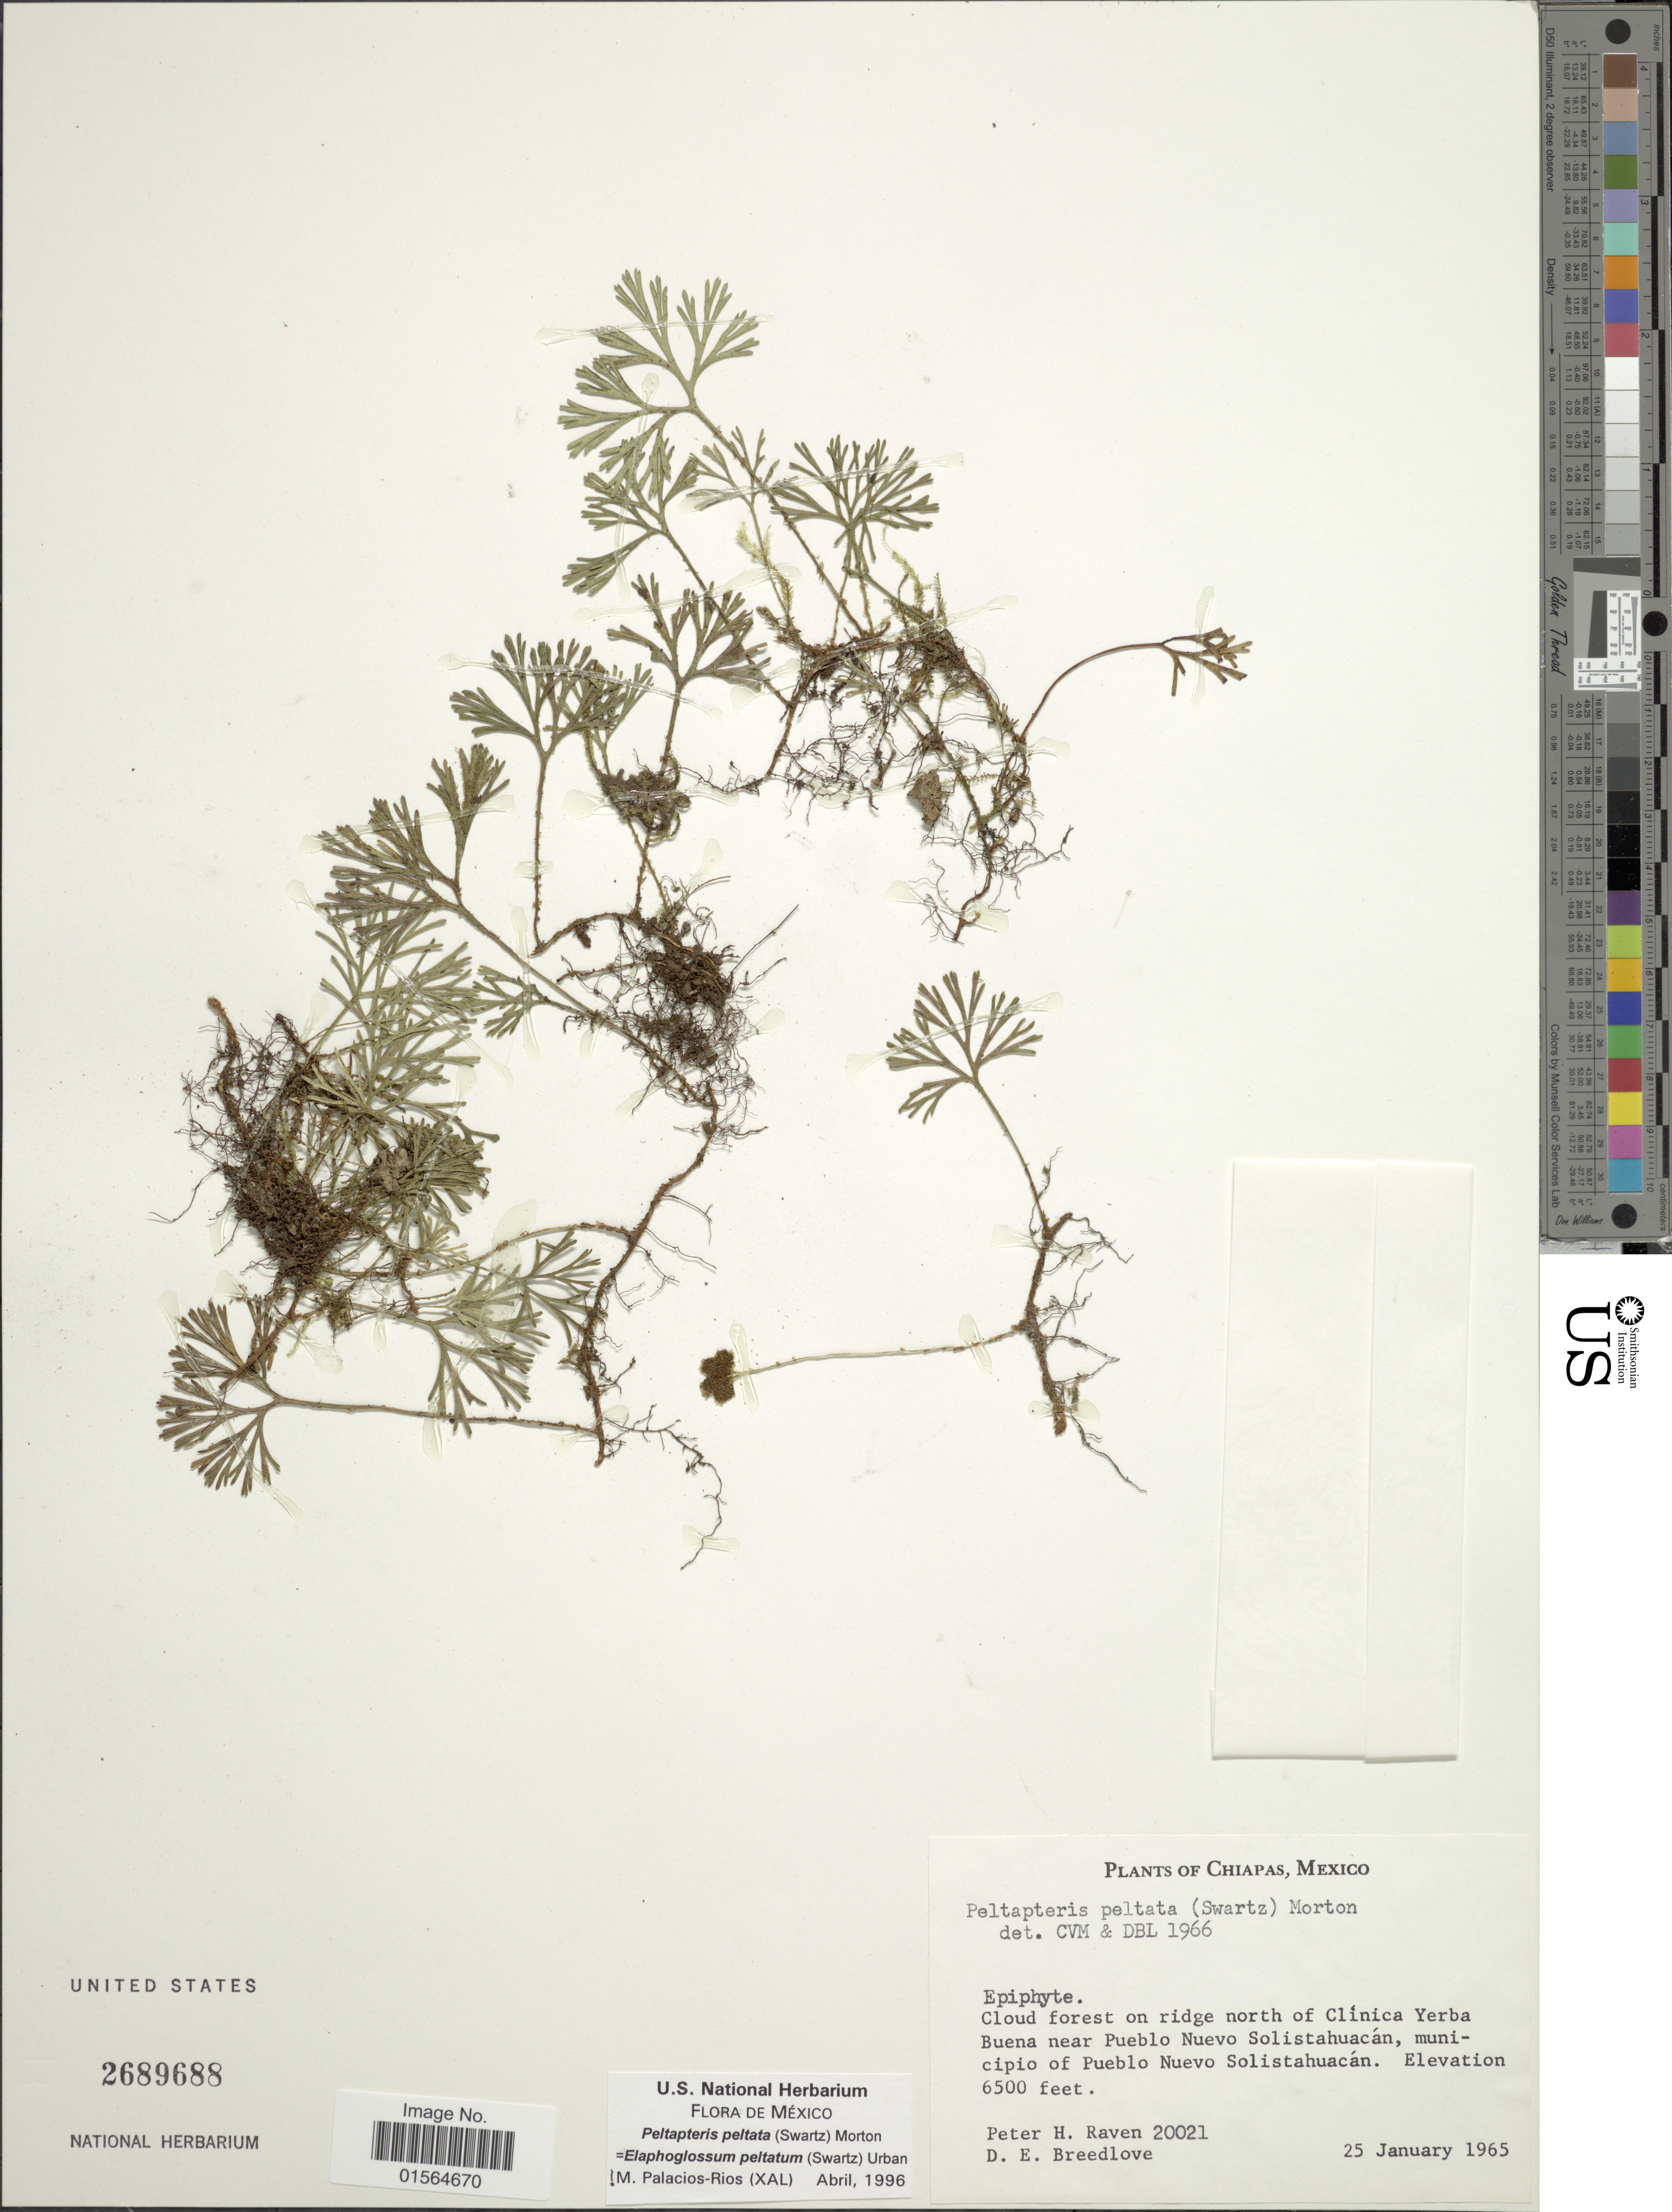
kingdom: Plantae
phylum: Tracheophyta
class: Polypodiopsida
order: Polypodiales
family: Dryopteridaceae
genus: Elaphoglossum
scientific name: Elaphoglossum peltatum f. peltatum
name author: (Sw.) Urb.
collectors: P. H. Raven & D. E. Breedlove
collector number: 20021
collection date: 1965-01-25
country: Mexico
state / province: Chiapas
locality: Cloud forest on ridge north of Clinica Yerba Buena near Pueblo Nuevo Solistahuacan, municipio of Pueblo Nuevo Solistahuacan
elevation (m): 1981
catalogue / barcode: US 2689688